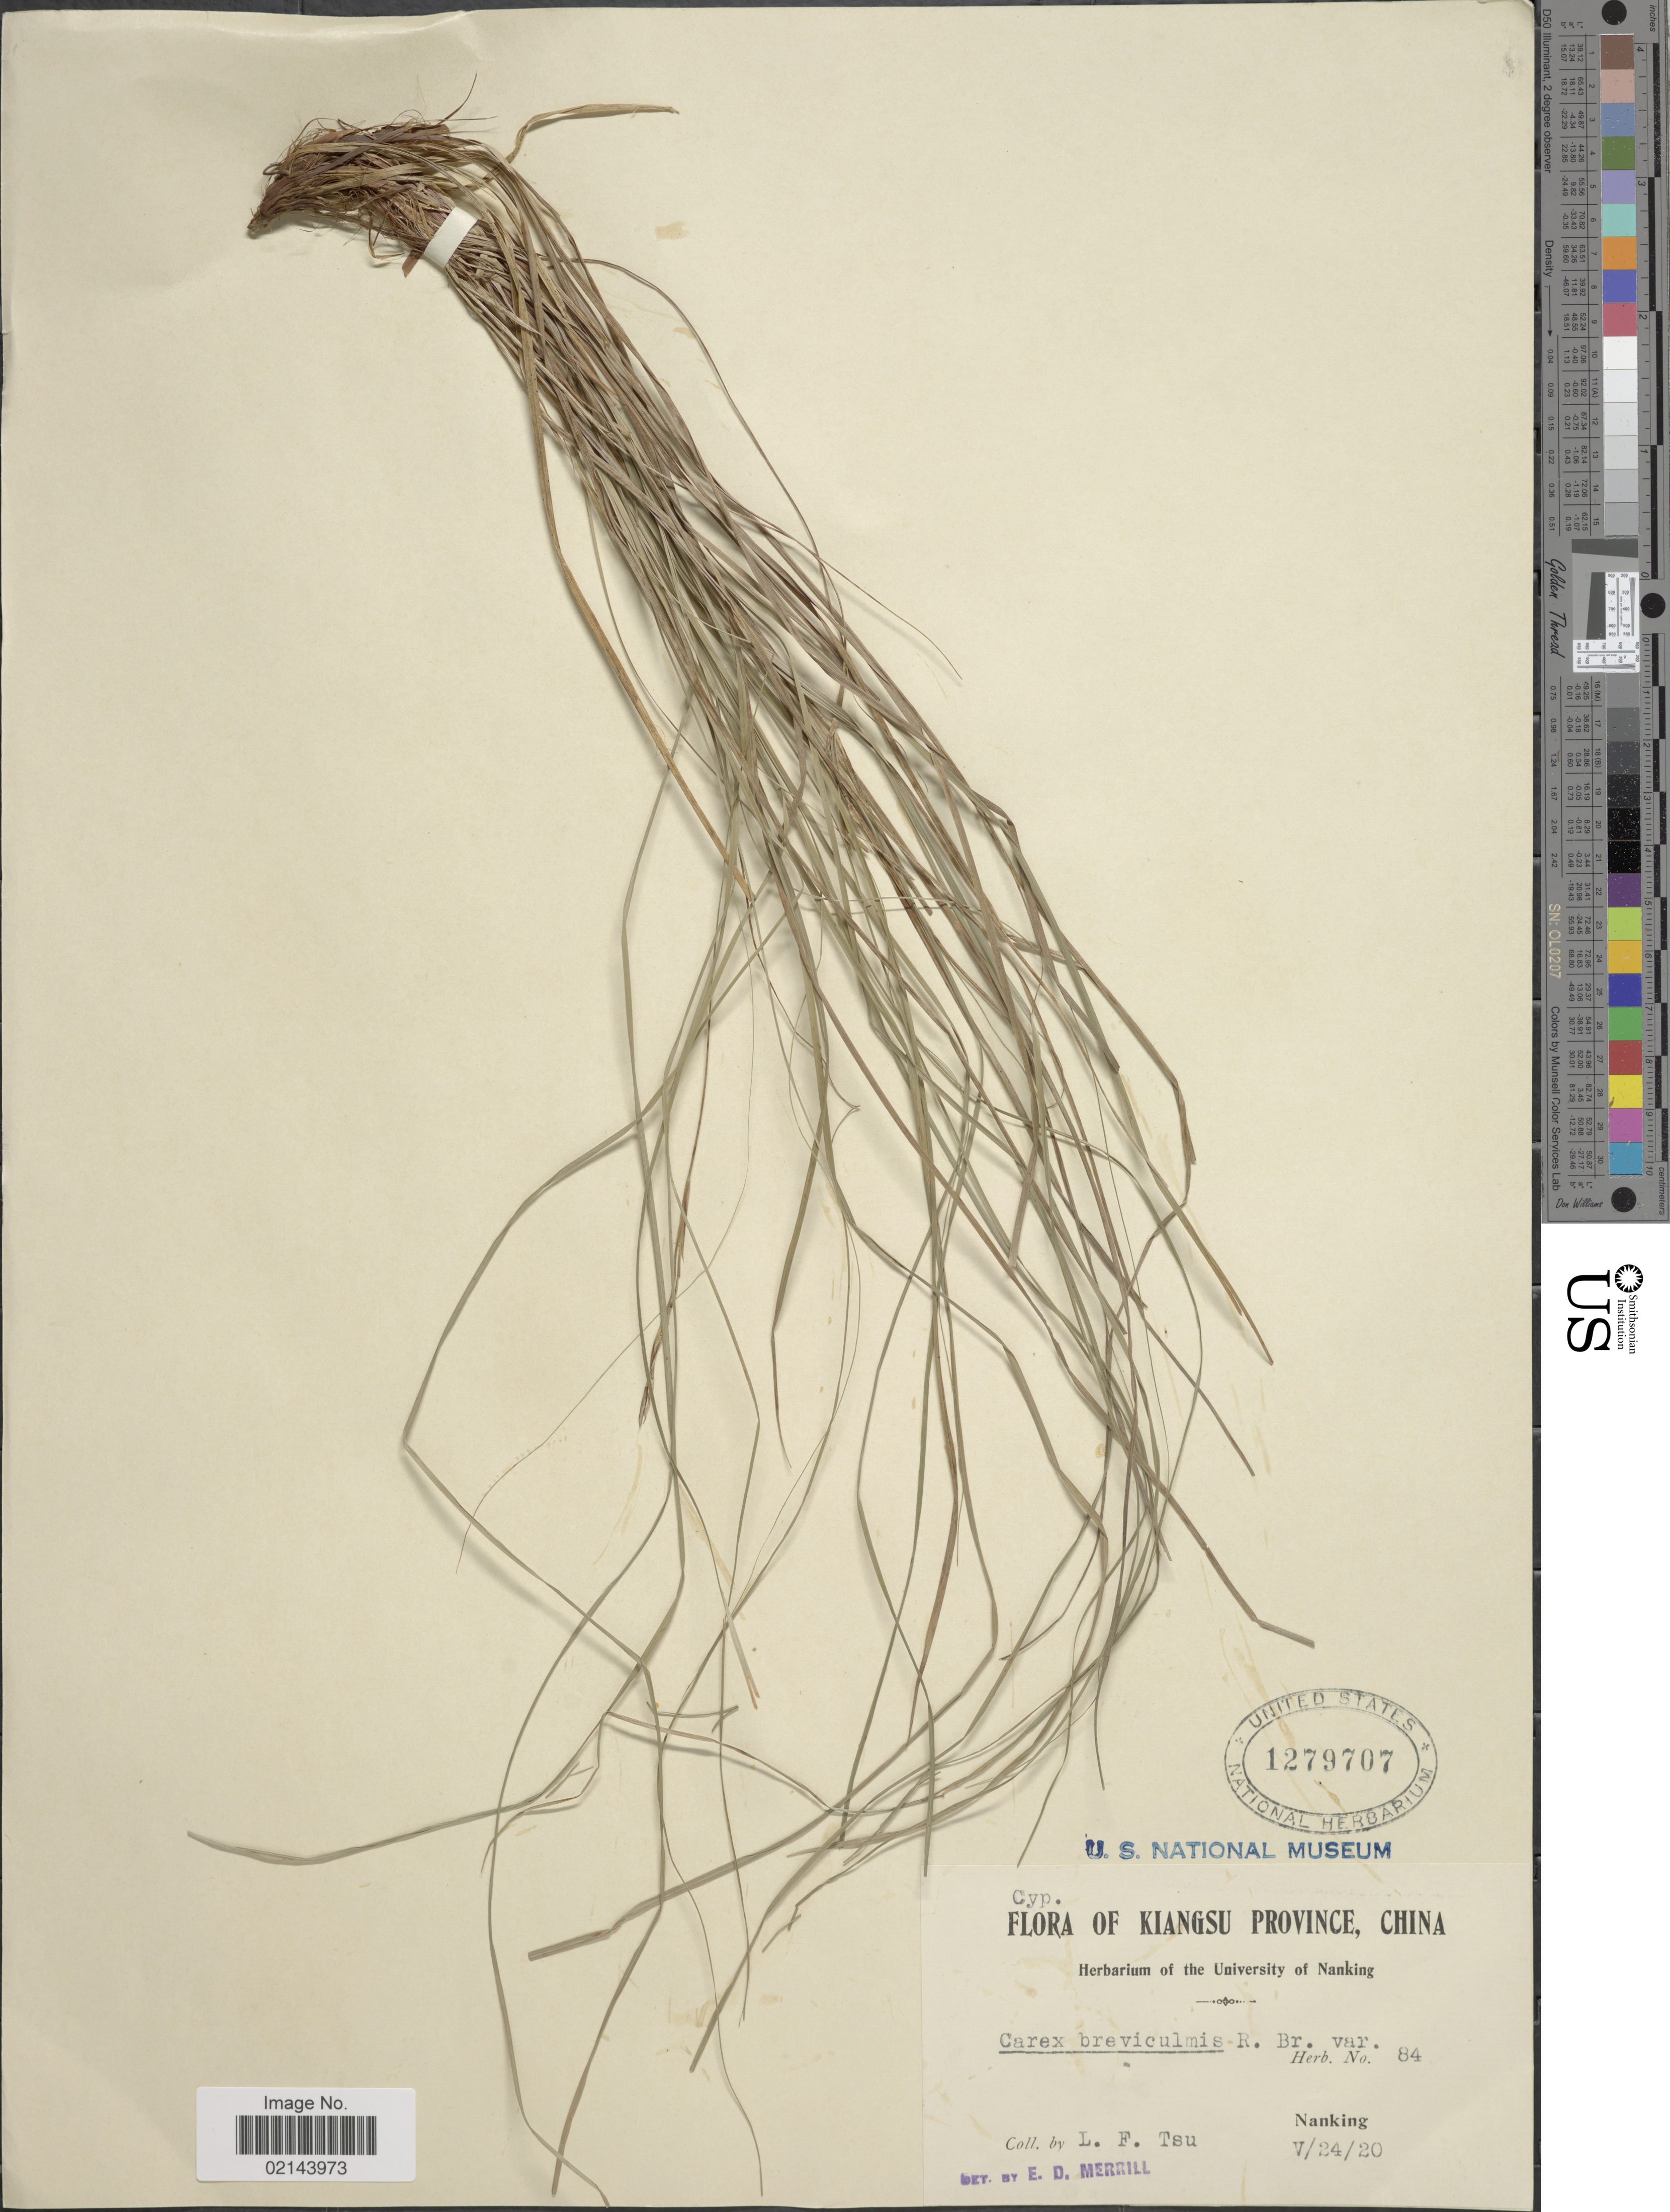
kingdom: Plantae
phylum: Tracheophyta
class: Liliopsida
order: Poales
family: Cyperaceae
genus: Carex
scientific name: Carex breviculmis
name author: R. Br.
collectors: L. Tsu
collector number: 84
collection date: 1920-05-24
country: China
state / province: Jiangsu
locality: Kiangsu Province, Nanking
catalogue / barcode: US 1279707